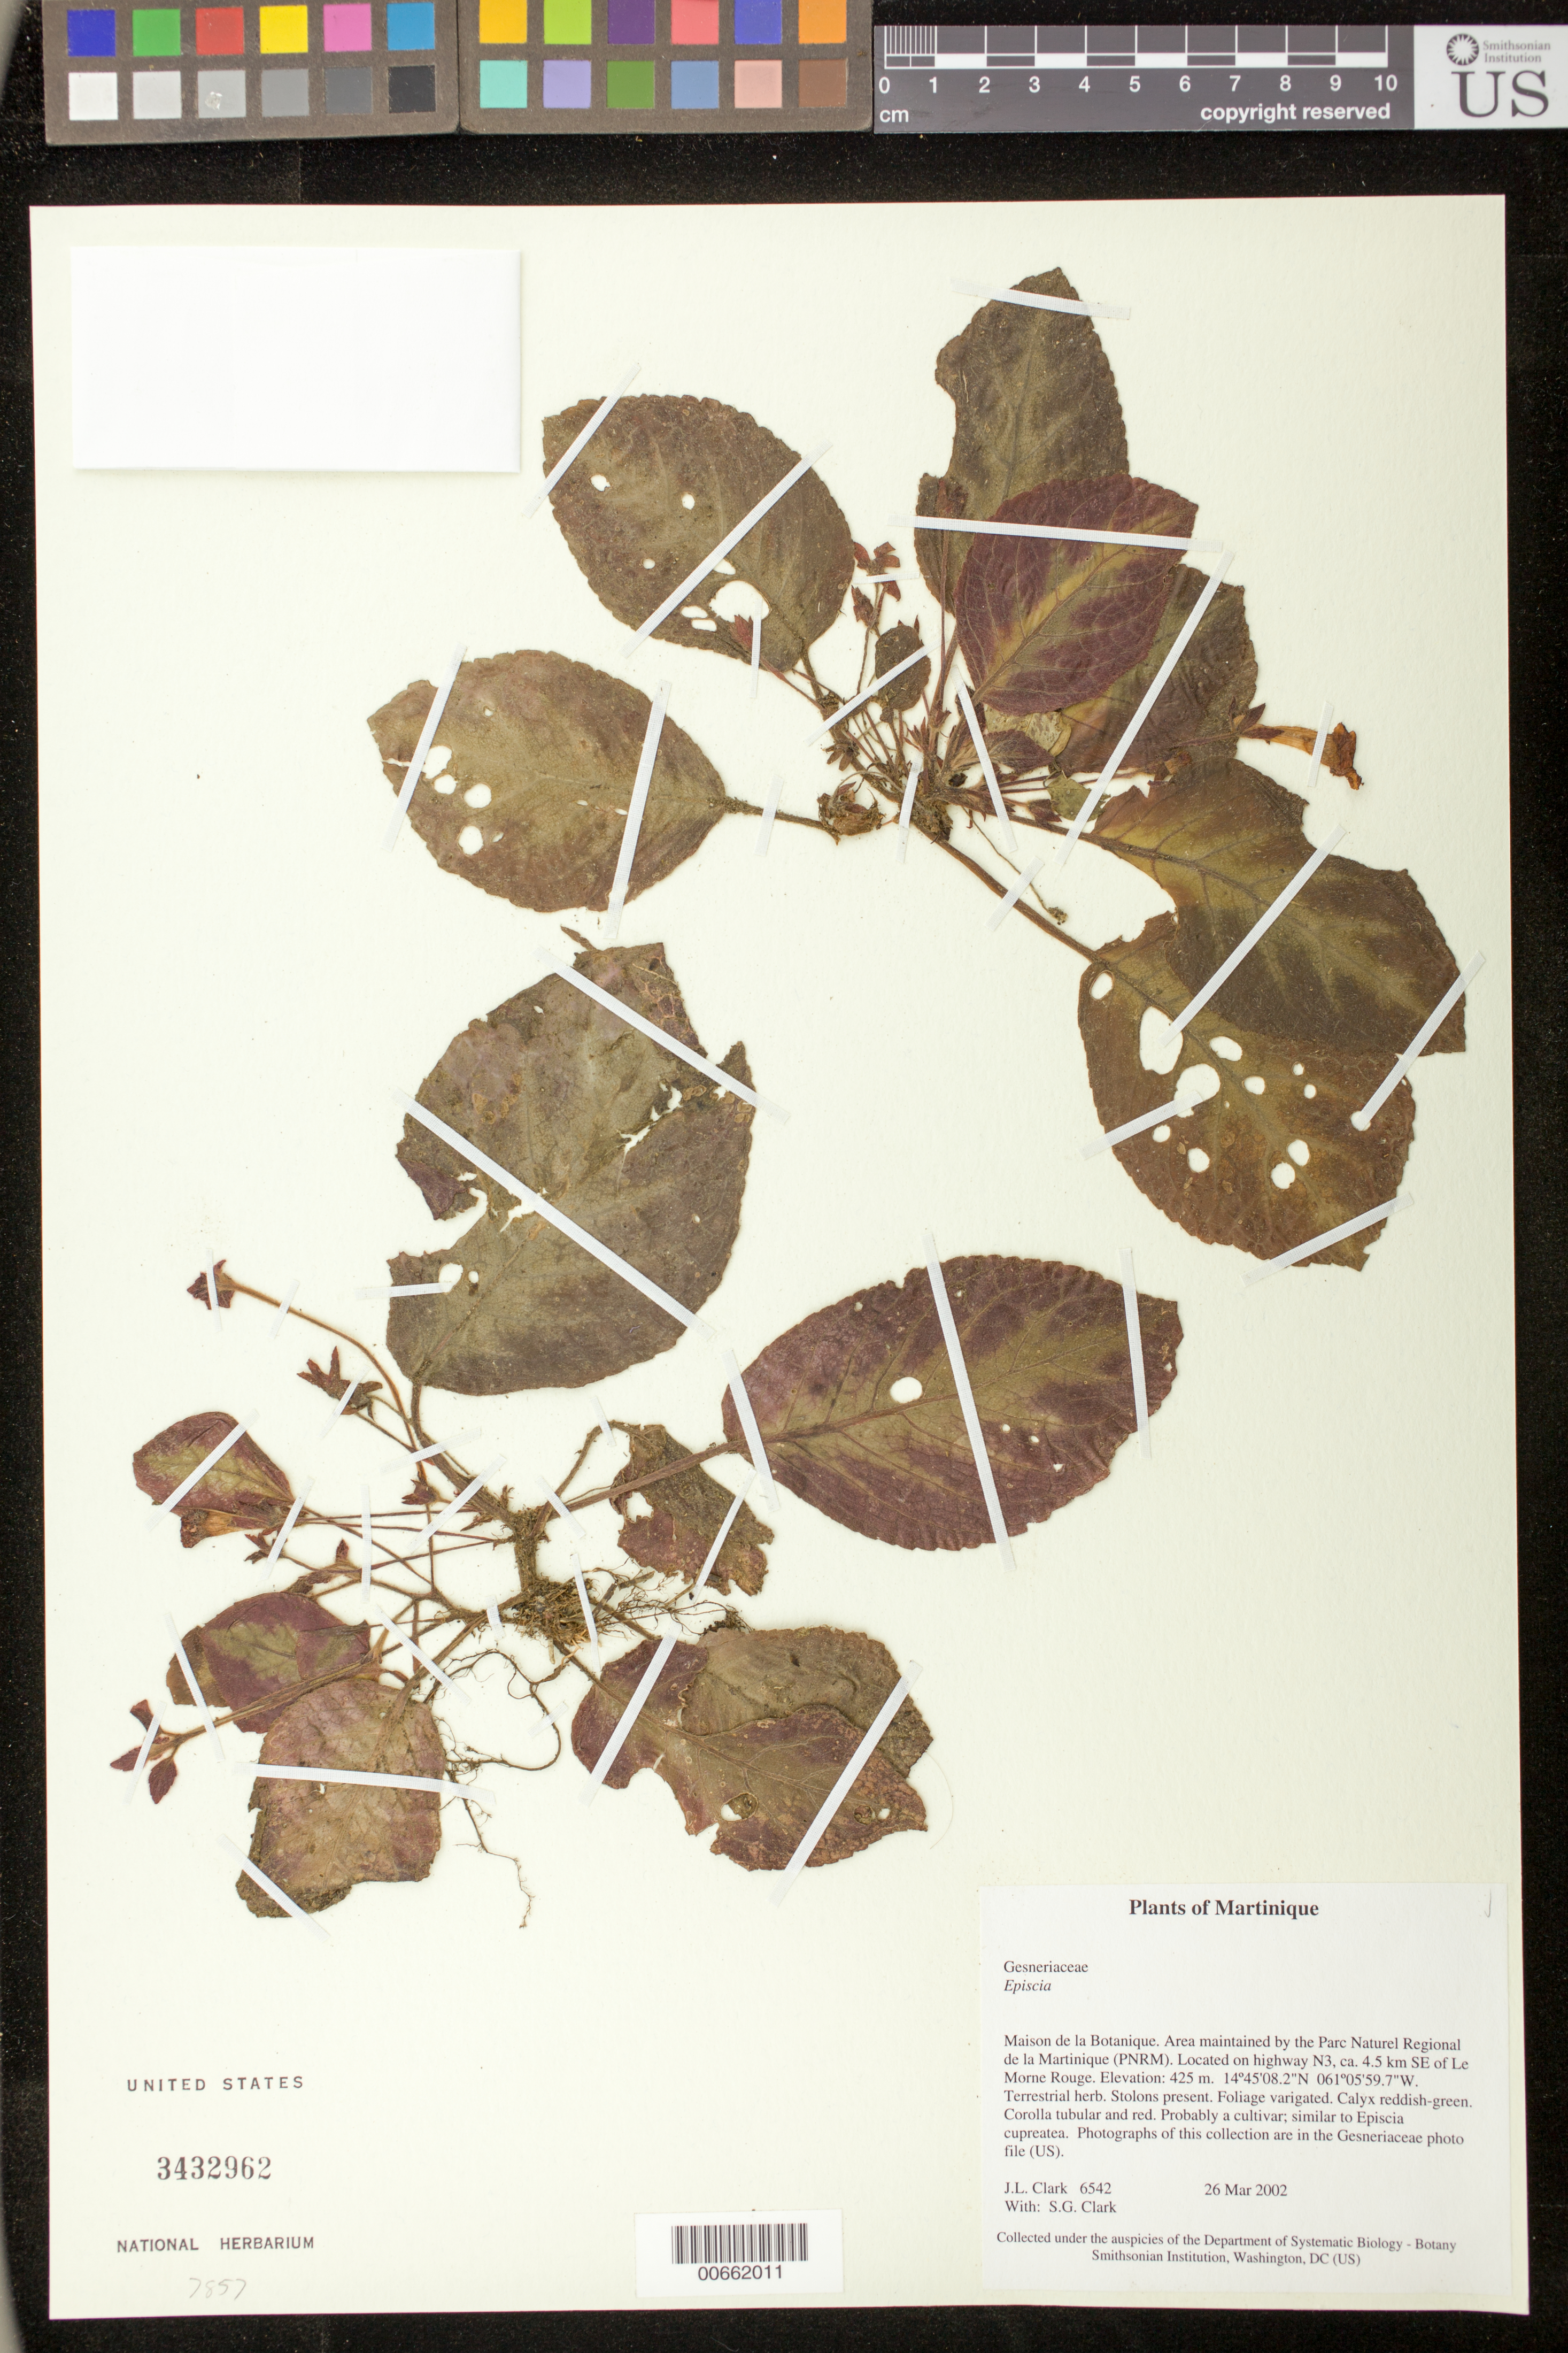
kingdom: Plantae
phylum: Tracheophyta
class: Magnoliopsida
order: Lamiales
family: Gesneriaceae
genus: Episcia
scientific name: Episcia sp.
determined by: Clark, J. L., (SEL), The Marie Selby Botanical Garden (UNITED STATES)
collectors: J. L. Clark & S. G. Clark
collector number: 6542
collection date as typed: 26 Mar 2002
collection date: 2002-03-26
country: Martinique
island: Martinique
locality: Maison de la Botanique. Area maintained by the Parc Naturel Regional de la Martinique (PNRM). Located on highway N3, ca. 4.5 km SE of Le Morne Rouge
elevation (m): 425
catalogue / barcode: US 3432962